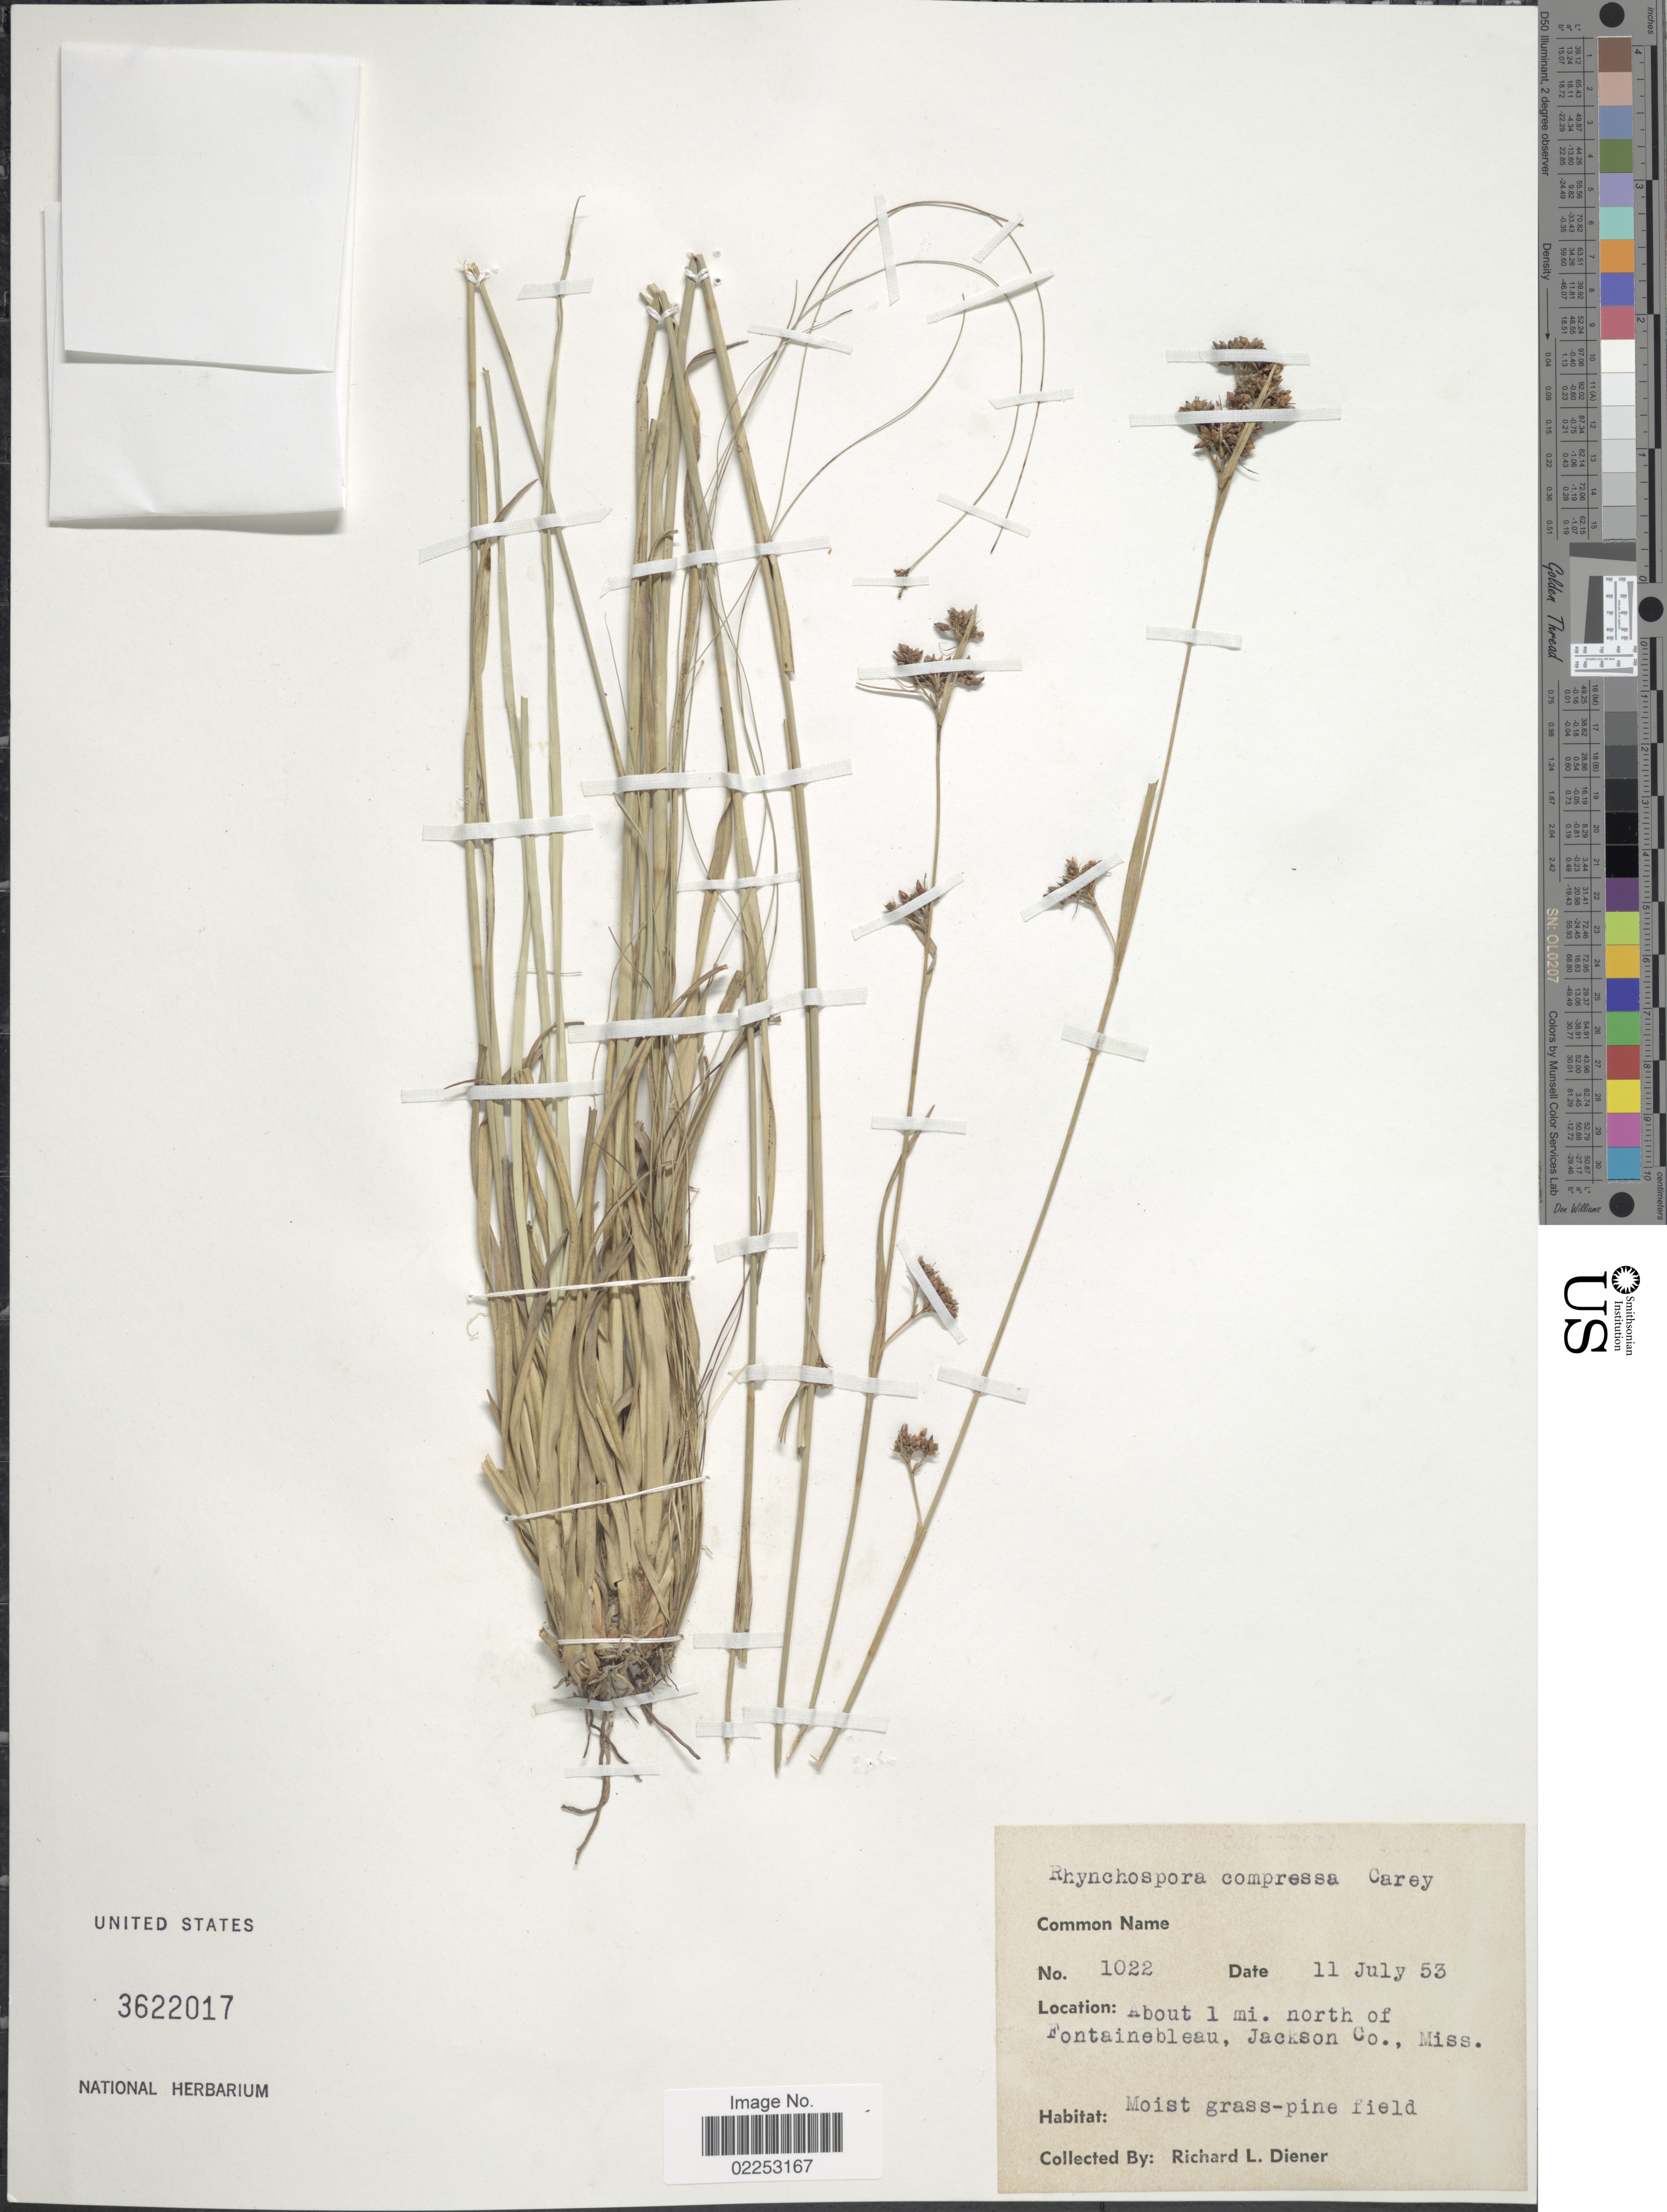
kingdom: Plantae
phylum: Tracheophyta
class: Liliopsida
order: Poales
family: Cyperaceae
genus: Rhynchospora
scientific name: Rhynchospora compressa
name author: J. Carey ex Chapm.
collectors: R. Diener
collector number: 1022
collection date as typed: Transcribed d/m/y: 11/7/53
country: United States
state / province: Mississippi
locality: About 1 mi. north of Fontainebleau, Jackson Co.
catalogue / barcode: US 3622017